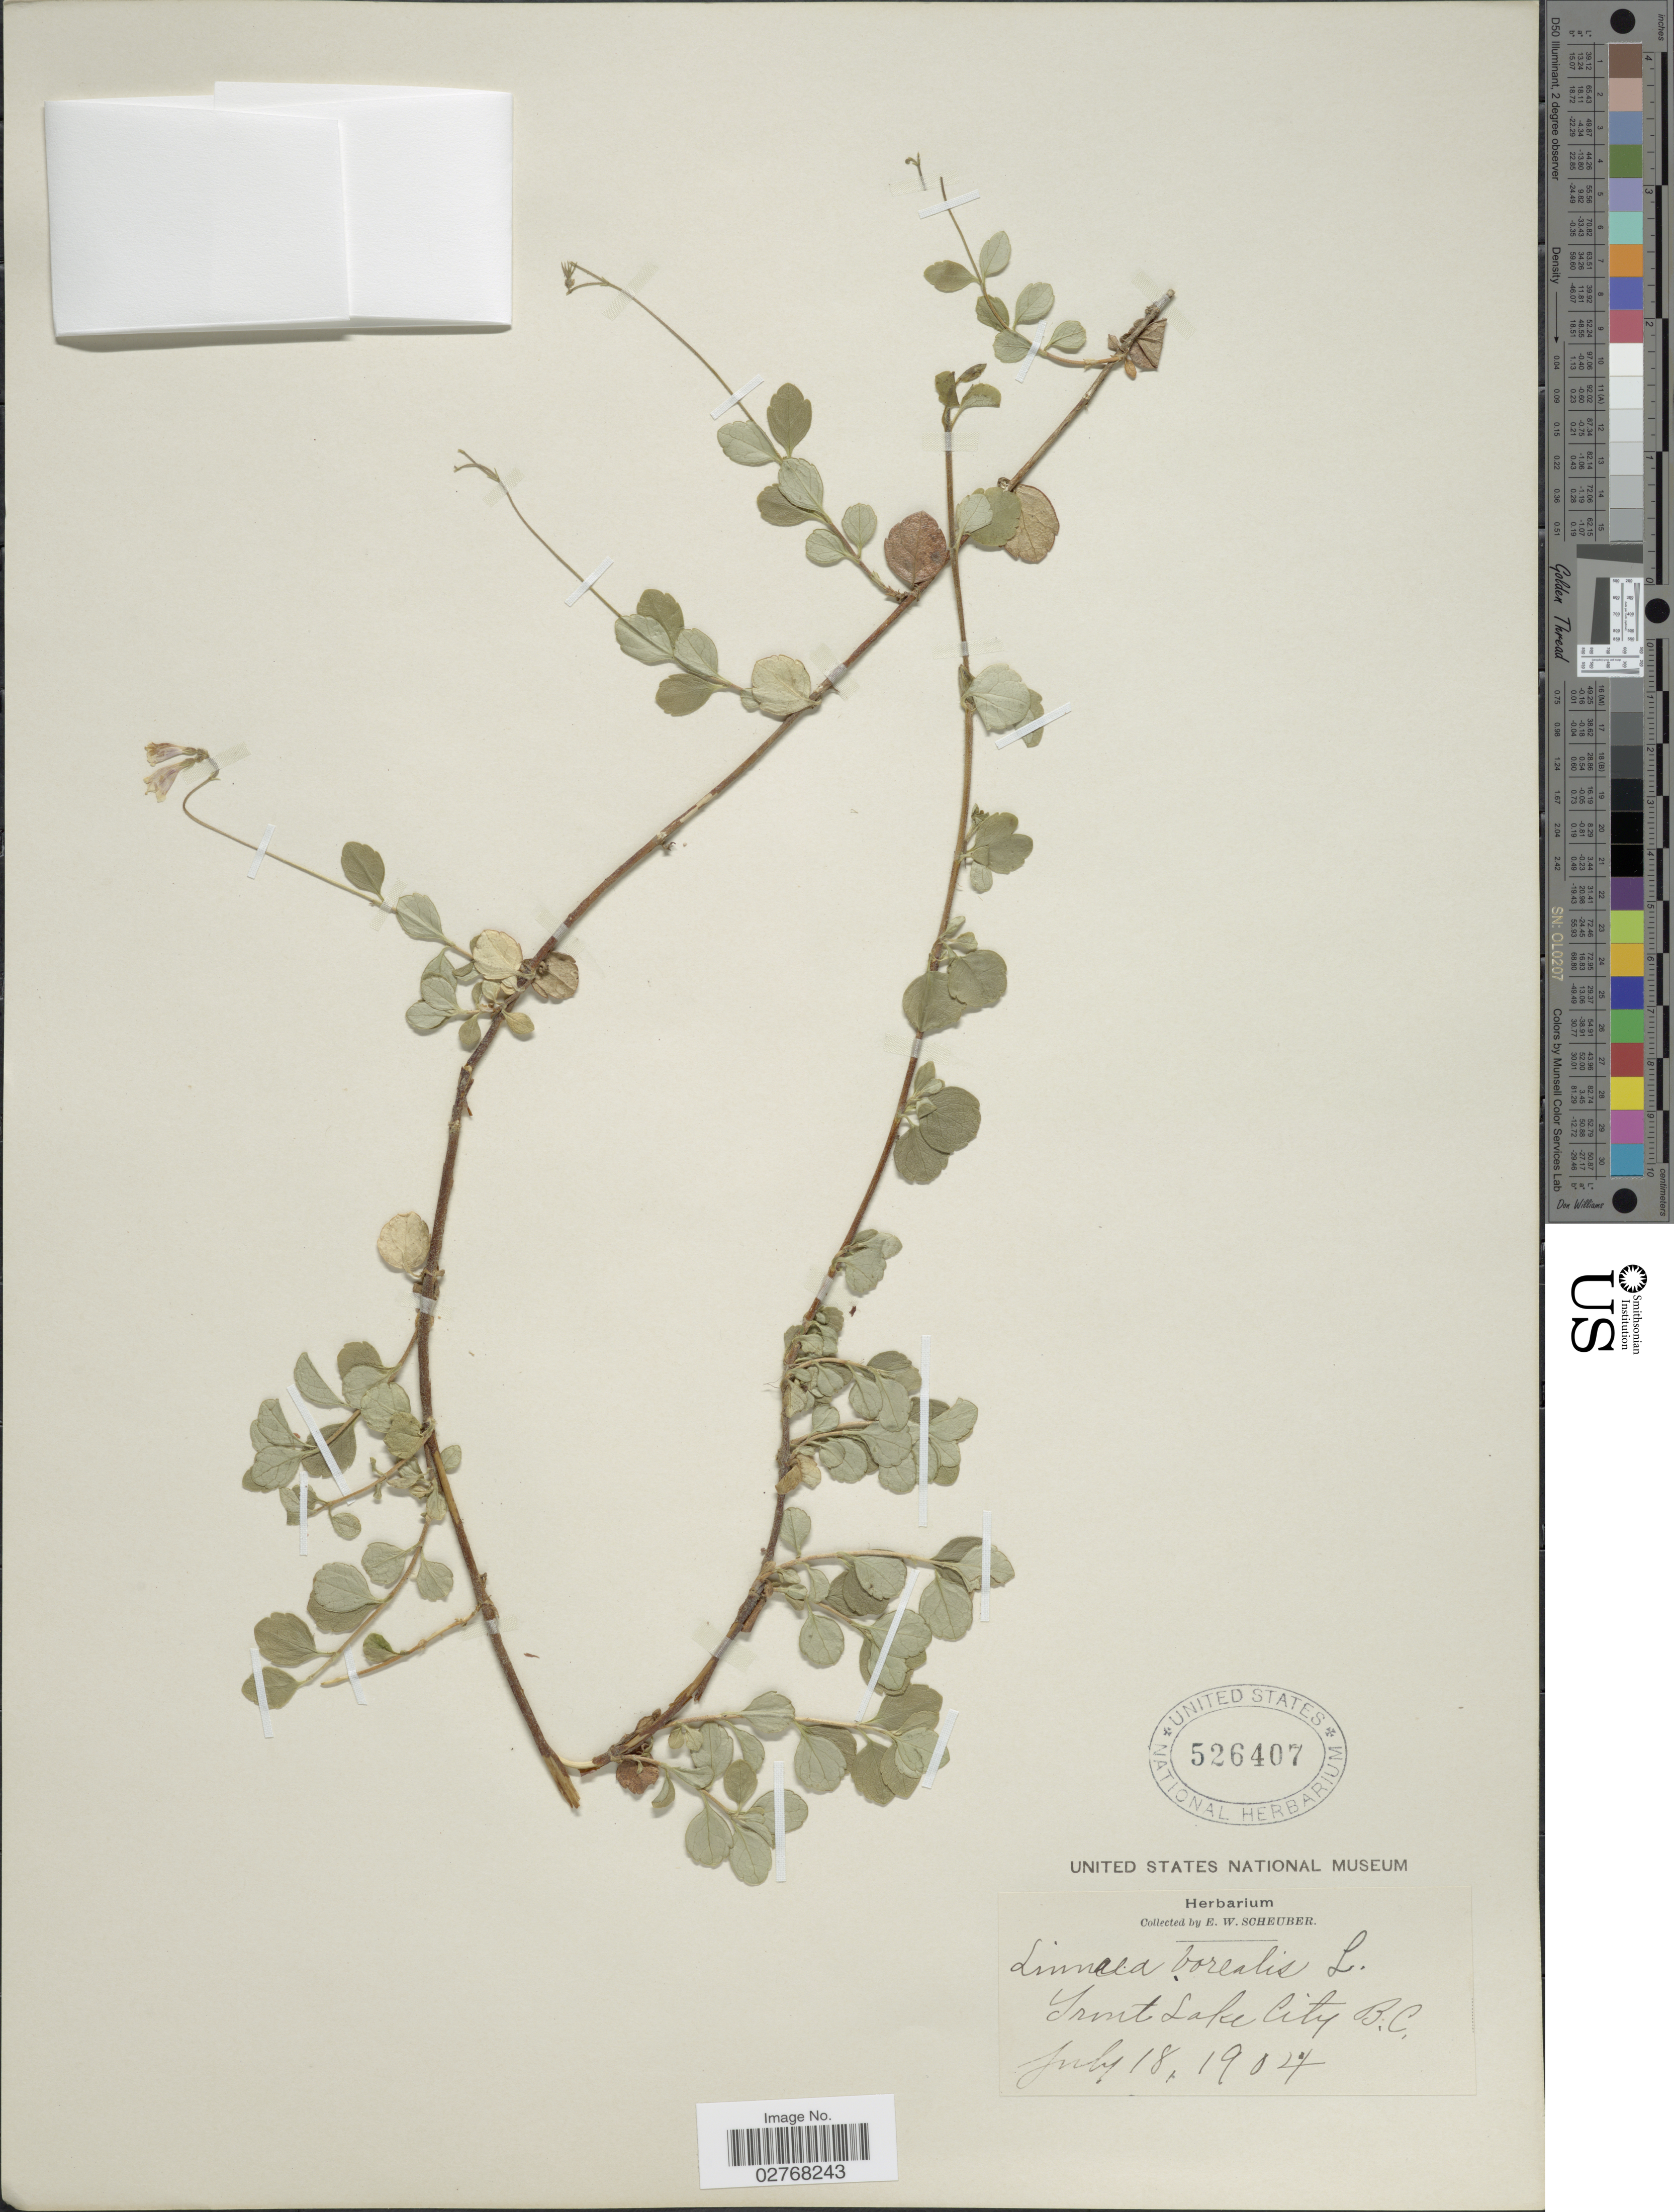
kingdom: Plantae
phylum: Tracheophyta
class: Magnoliopsida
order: Dipsacales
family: Caprifoliaceae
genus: Linnaea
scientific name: Linnaea borealis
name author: L.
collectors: E. Scheuber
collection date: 1904-07-18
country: Canada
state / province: British Columbia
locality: Trout Lake City.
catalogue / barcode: US 526407